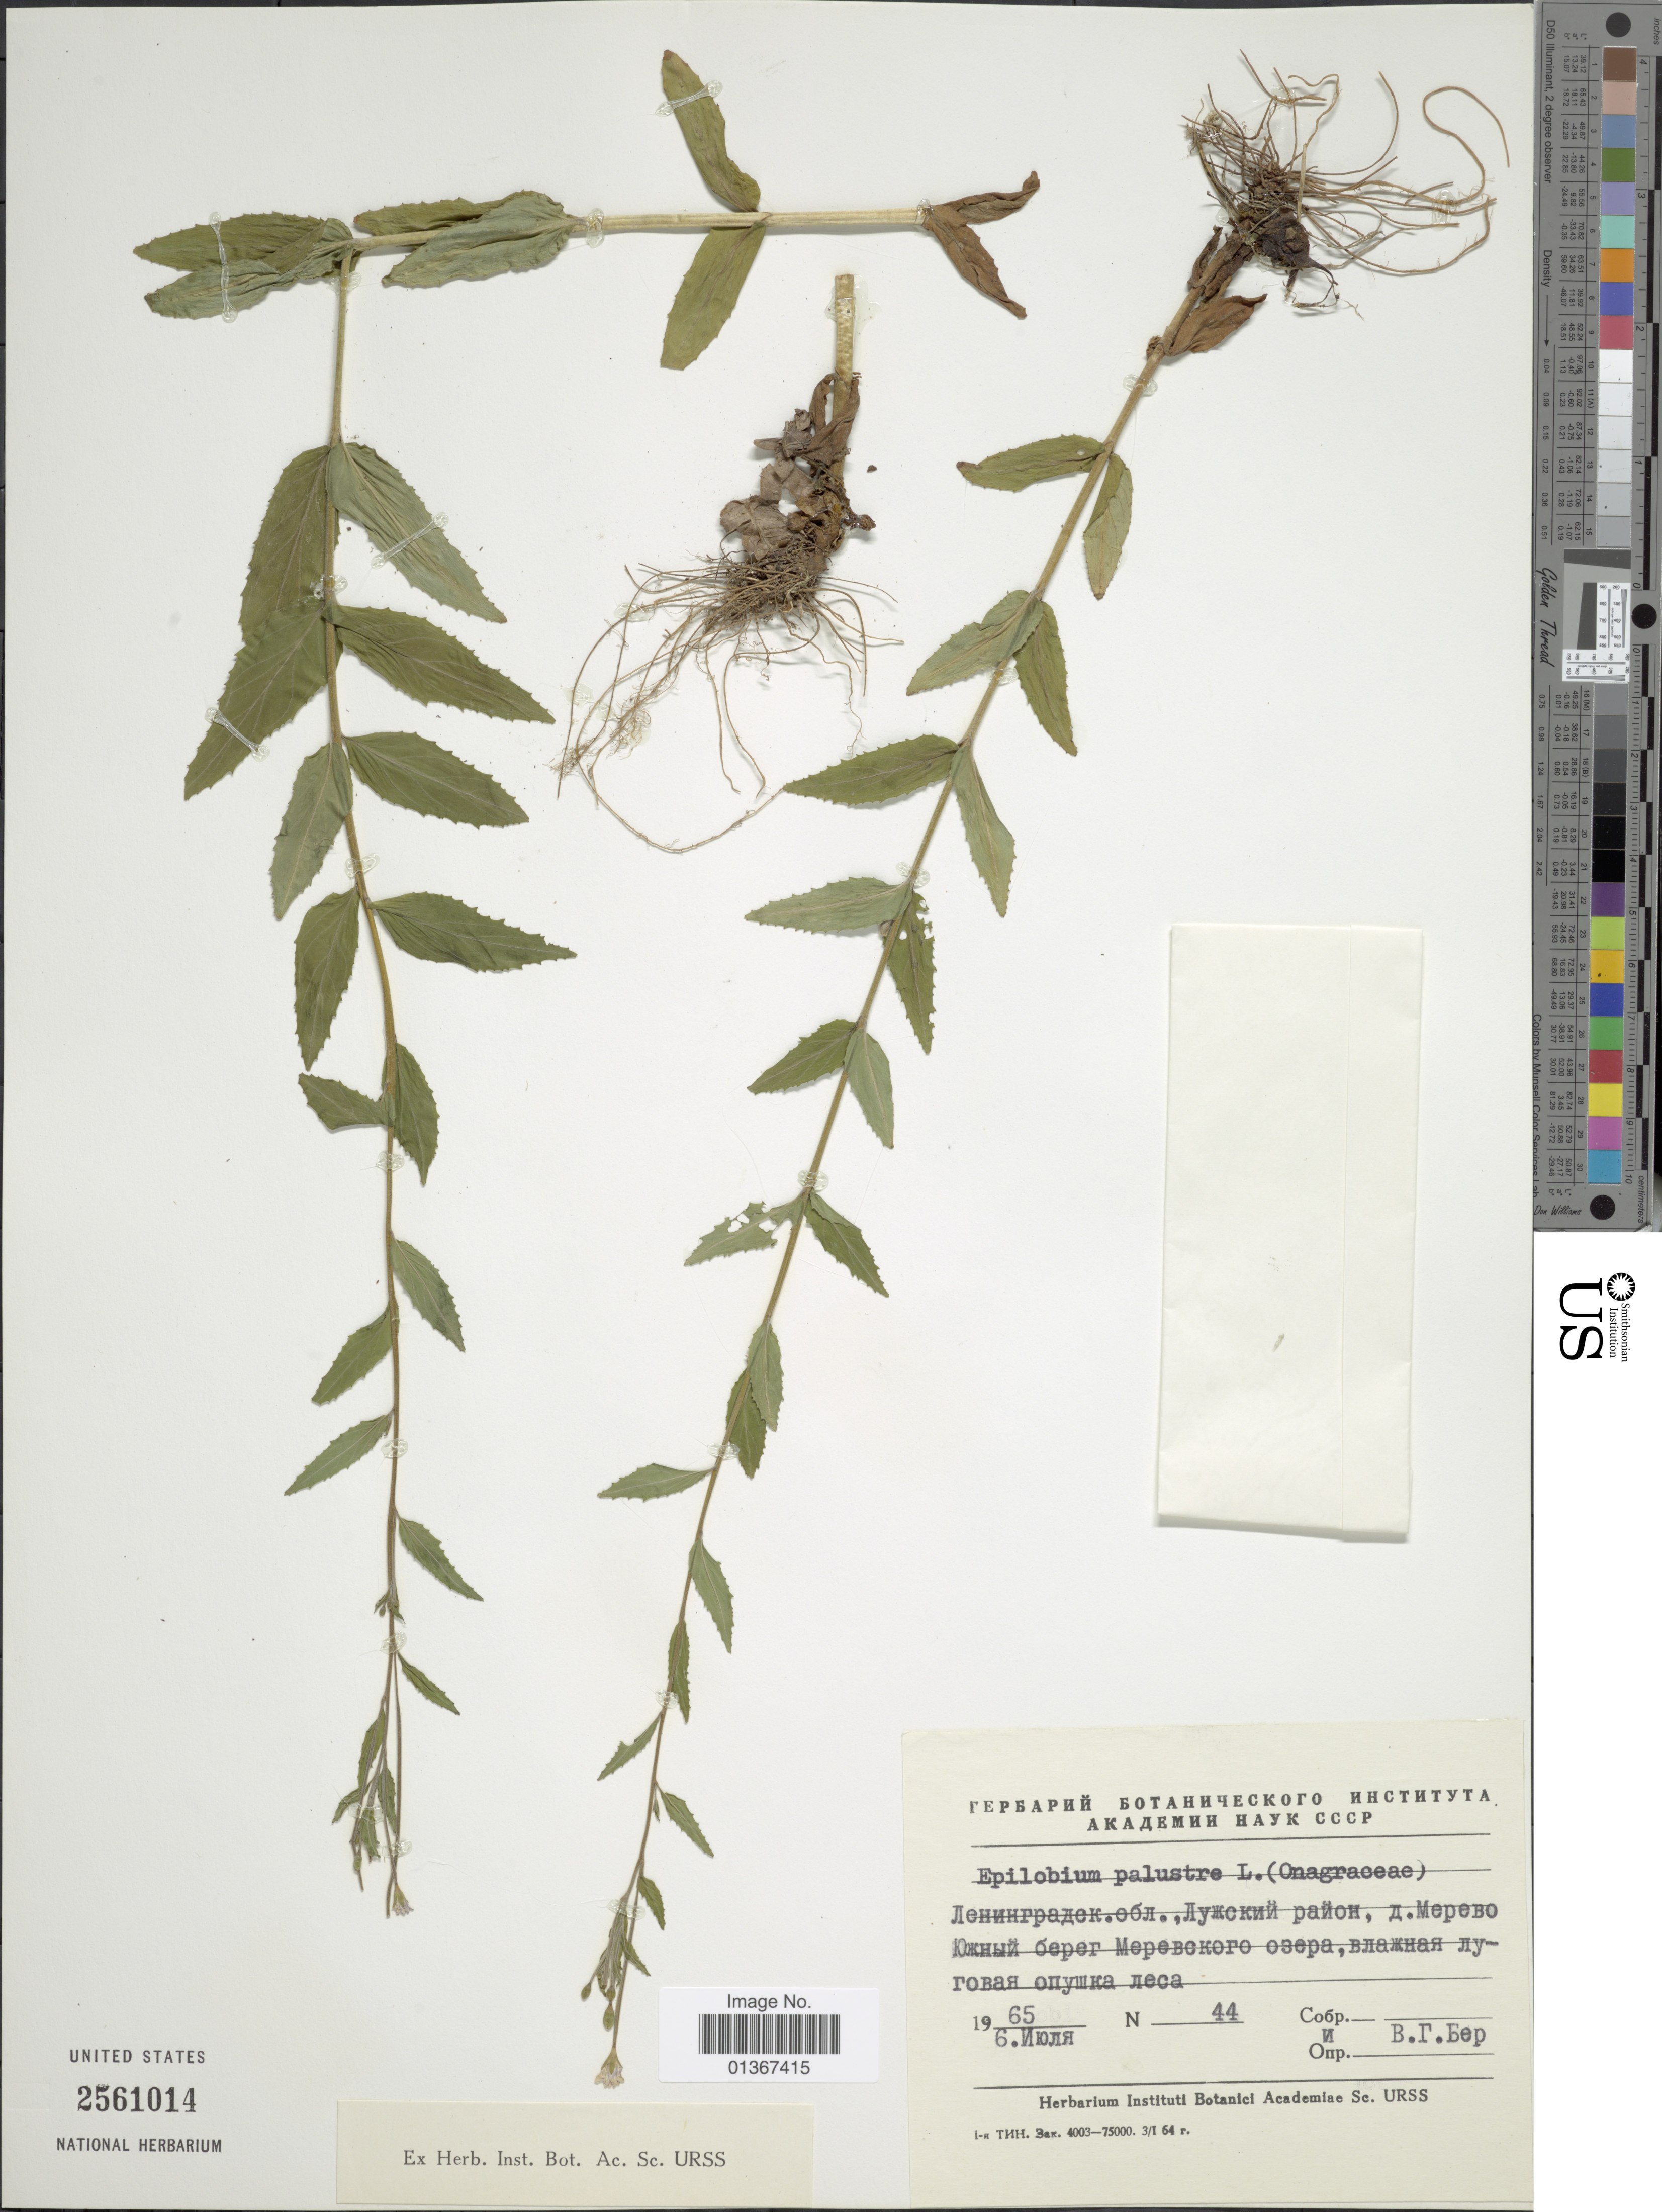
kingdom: Plantae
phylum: Tracheophyta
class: Magnoliopsida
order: Myrtales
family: Onagraceae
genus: Epilobium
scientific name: Epilobium palustre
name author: L.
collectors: V. Ber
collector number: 44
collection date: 1965-07-06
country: Russian Federation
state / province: Leningrad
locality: District Luzhskiy, village Merevo, south shore of lake Merevskoye.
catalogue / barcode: US 2561014